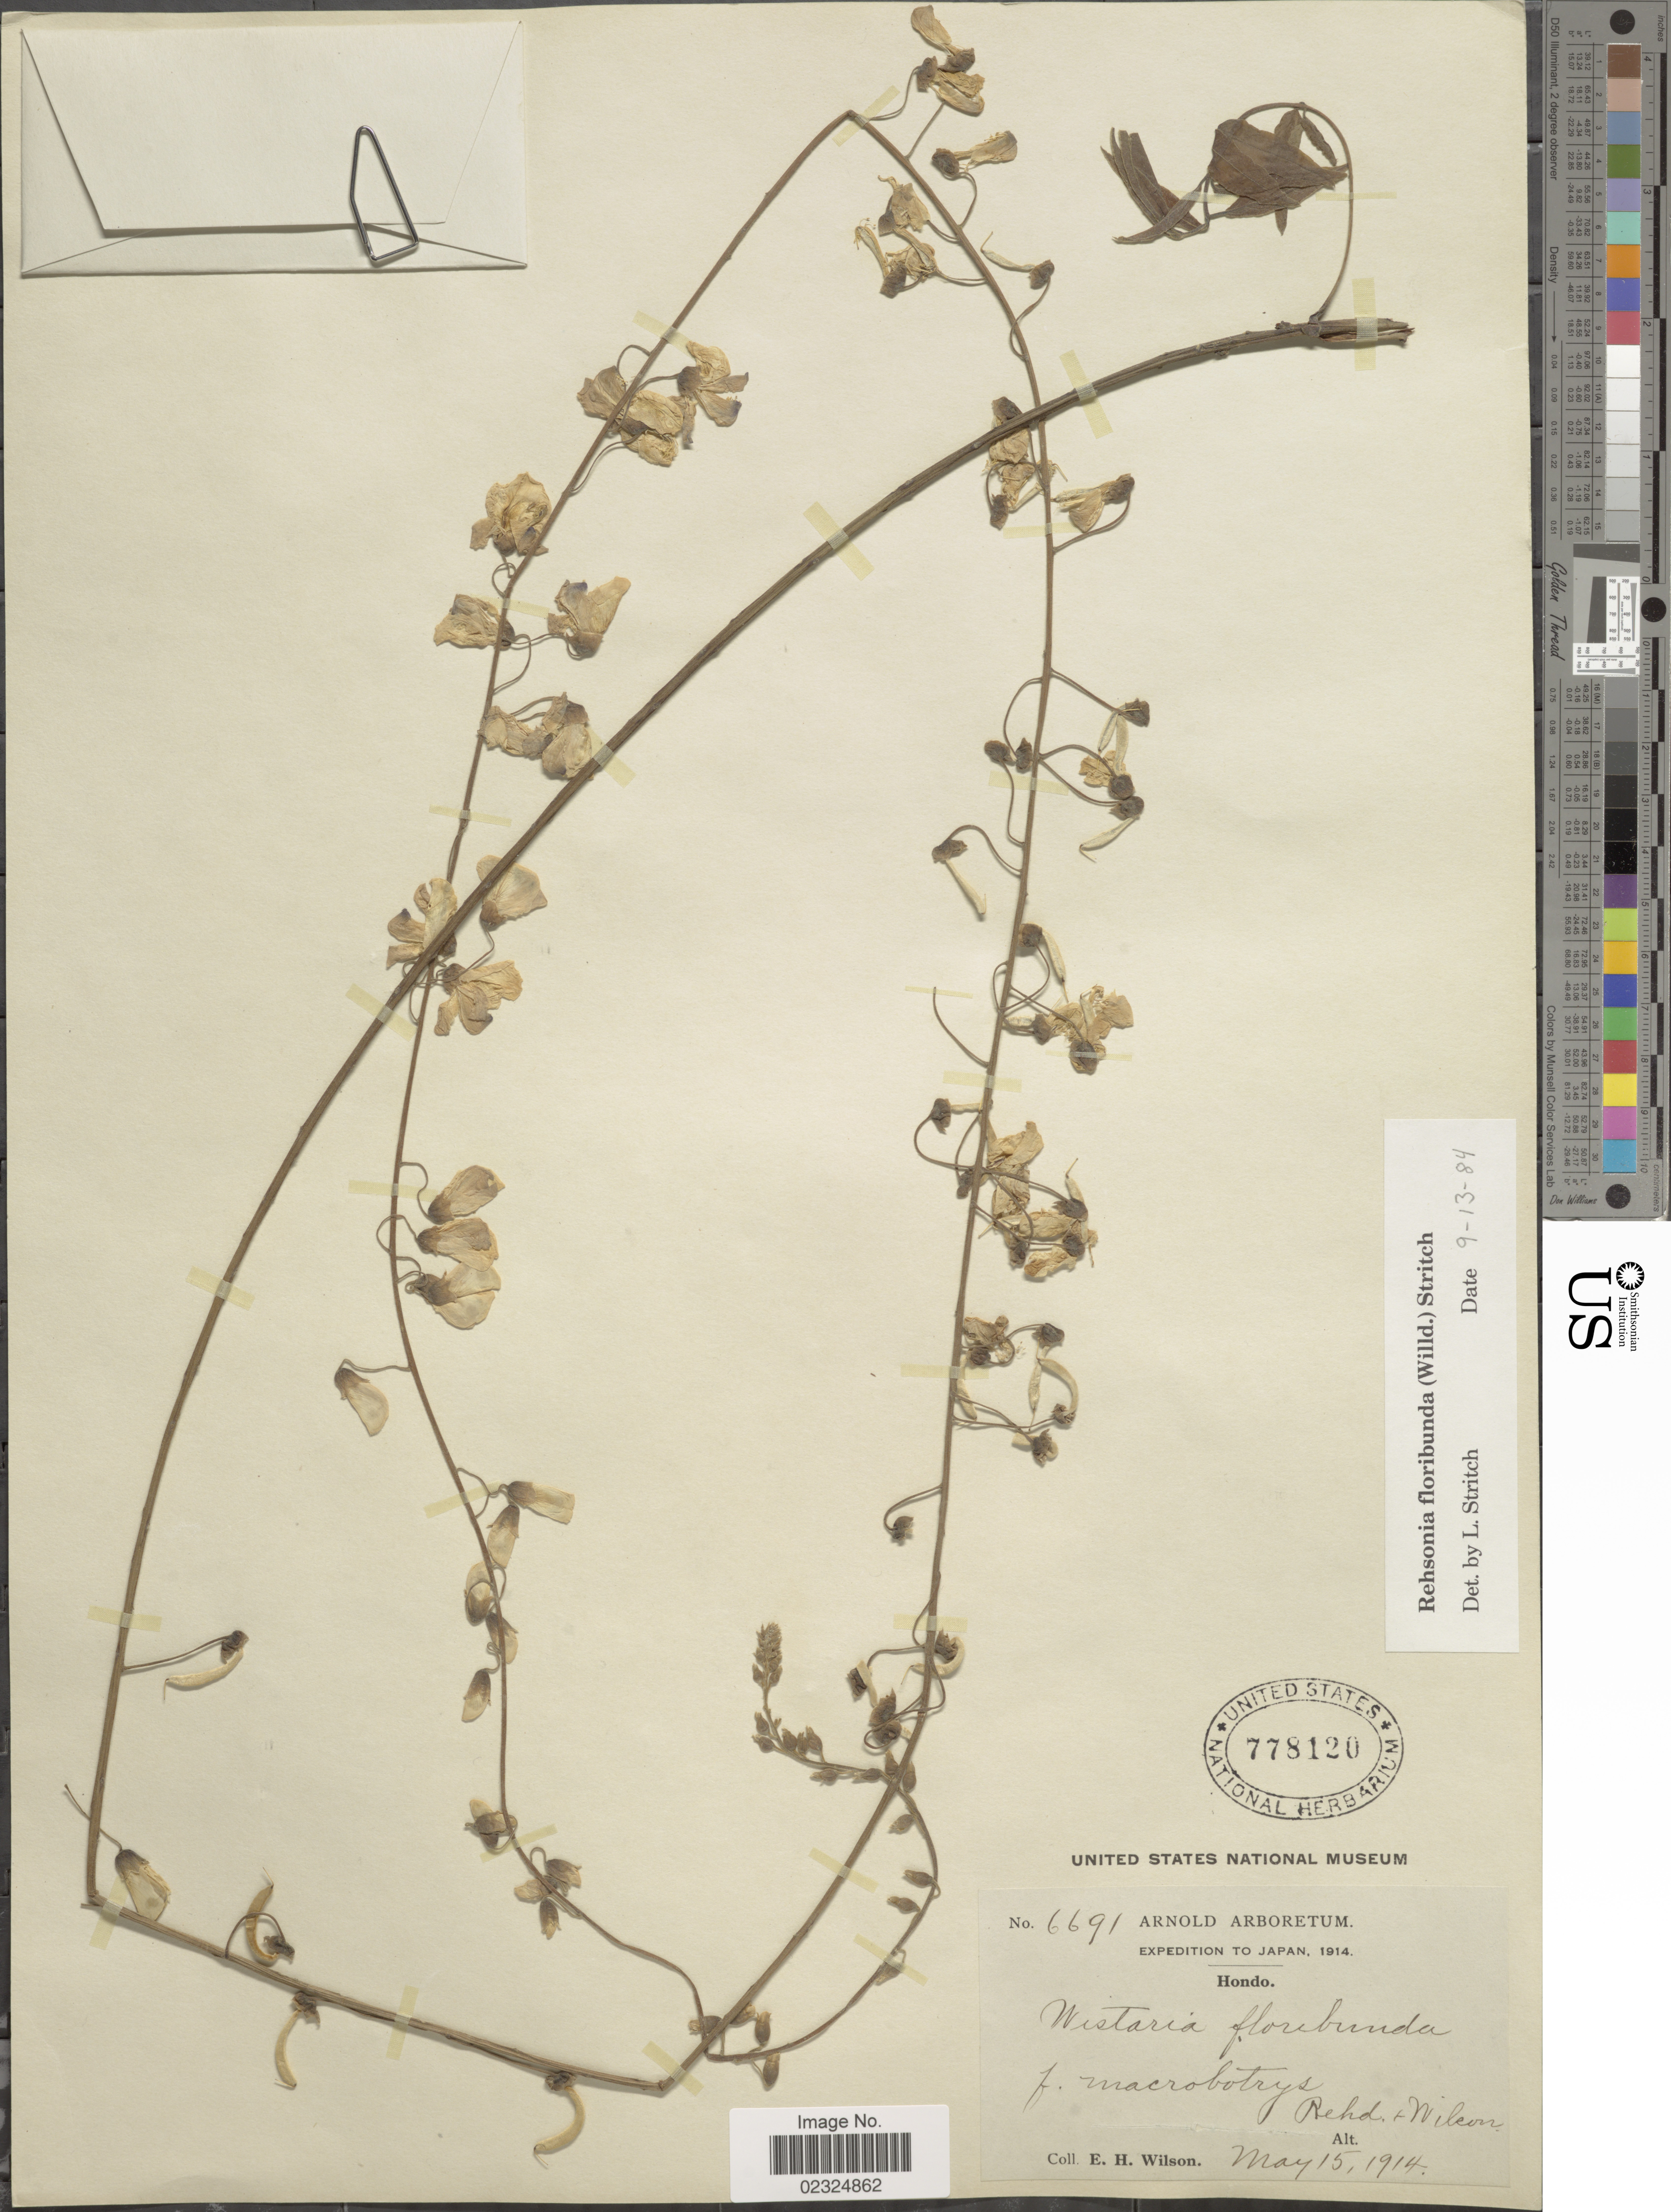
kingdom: Plantae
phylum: Tracheophyta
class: Magnoliopsida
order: Fabales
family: Fabaceae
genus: Wisteria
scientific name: Wisteria floribunda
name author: (Willd.) DC.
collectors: E. Wilson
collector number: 6691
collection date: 1914-05-15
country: Japan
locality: Hondo.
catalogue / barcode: US 778120